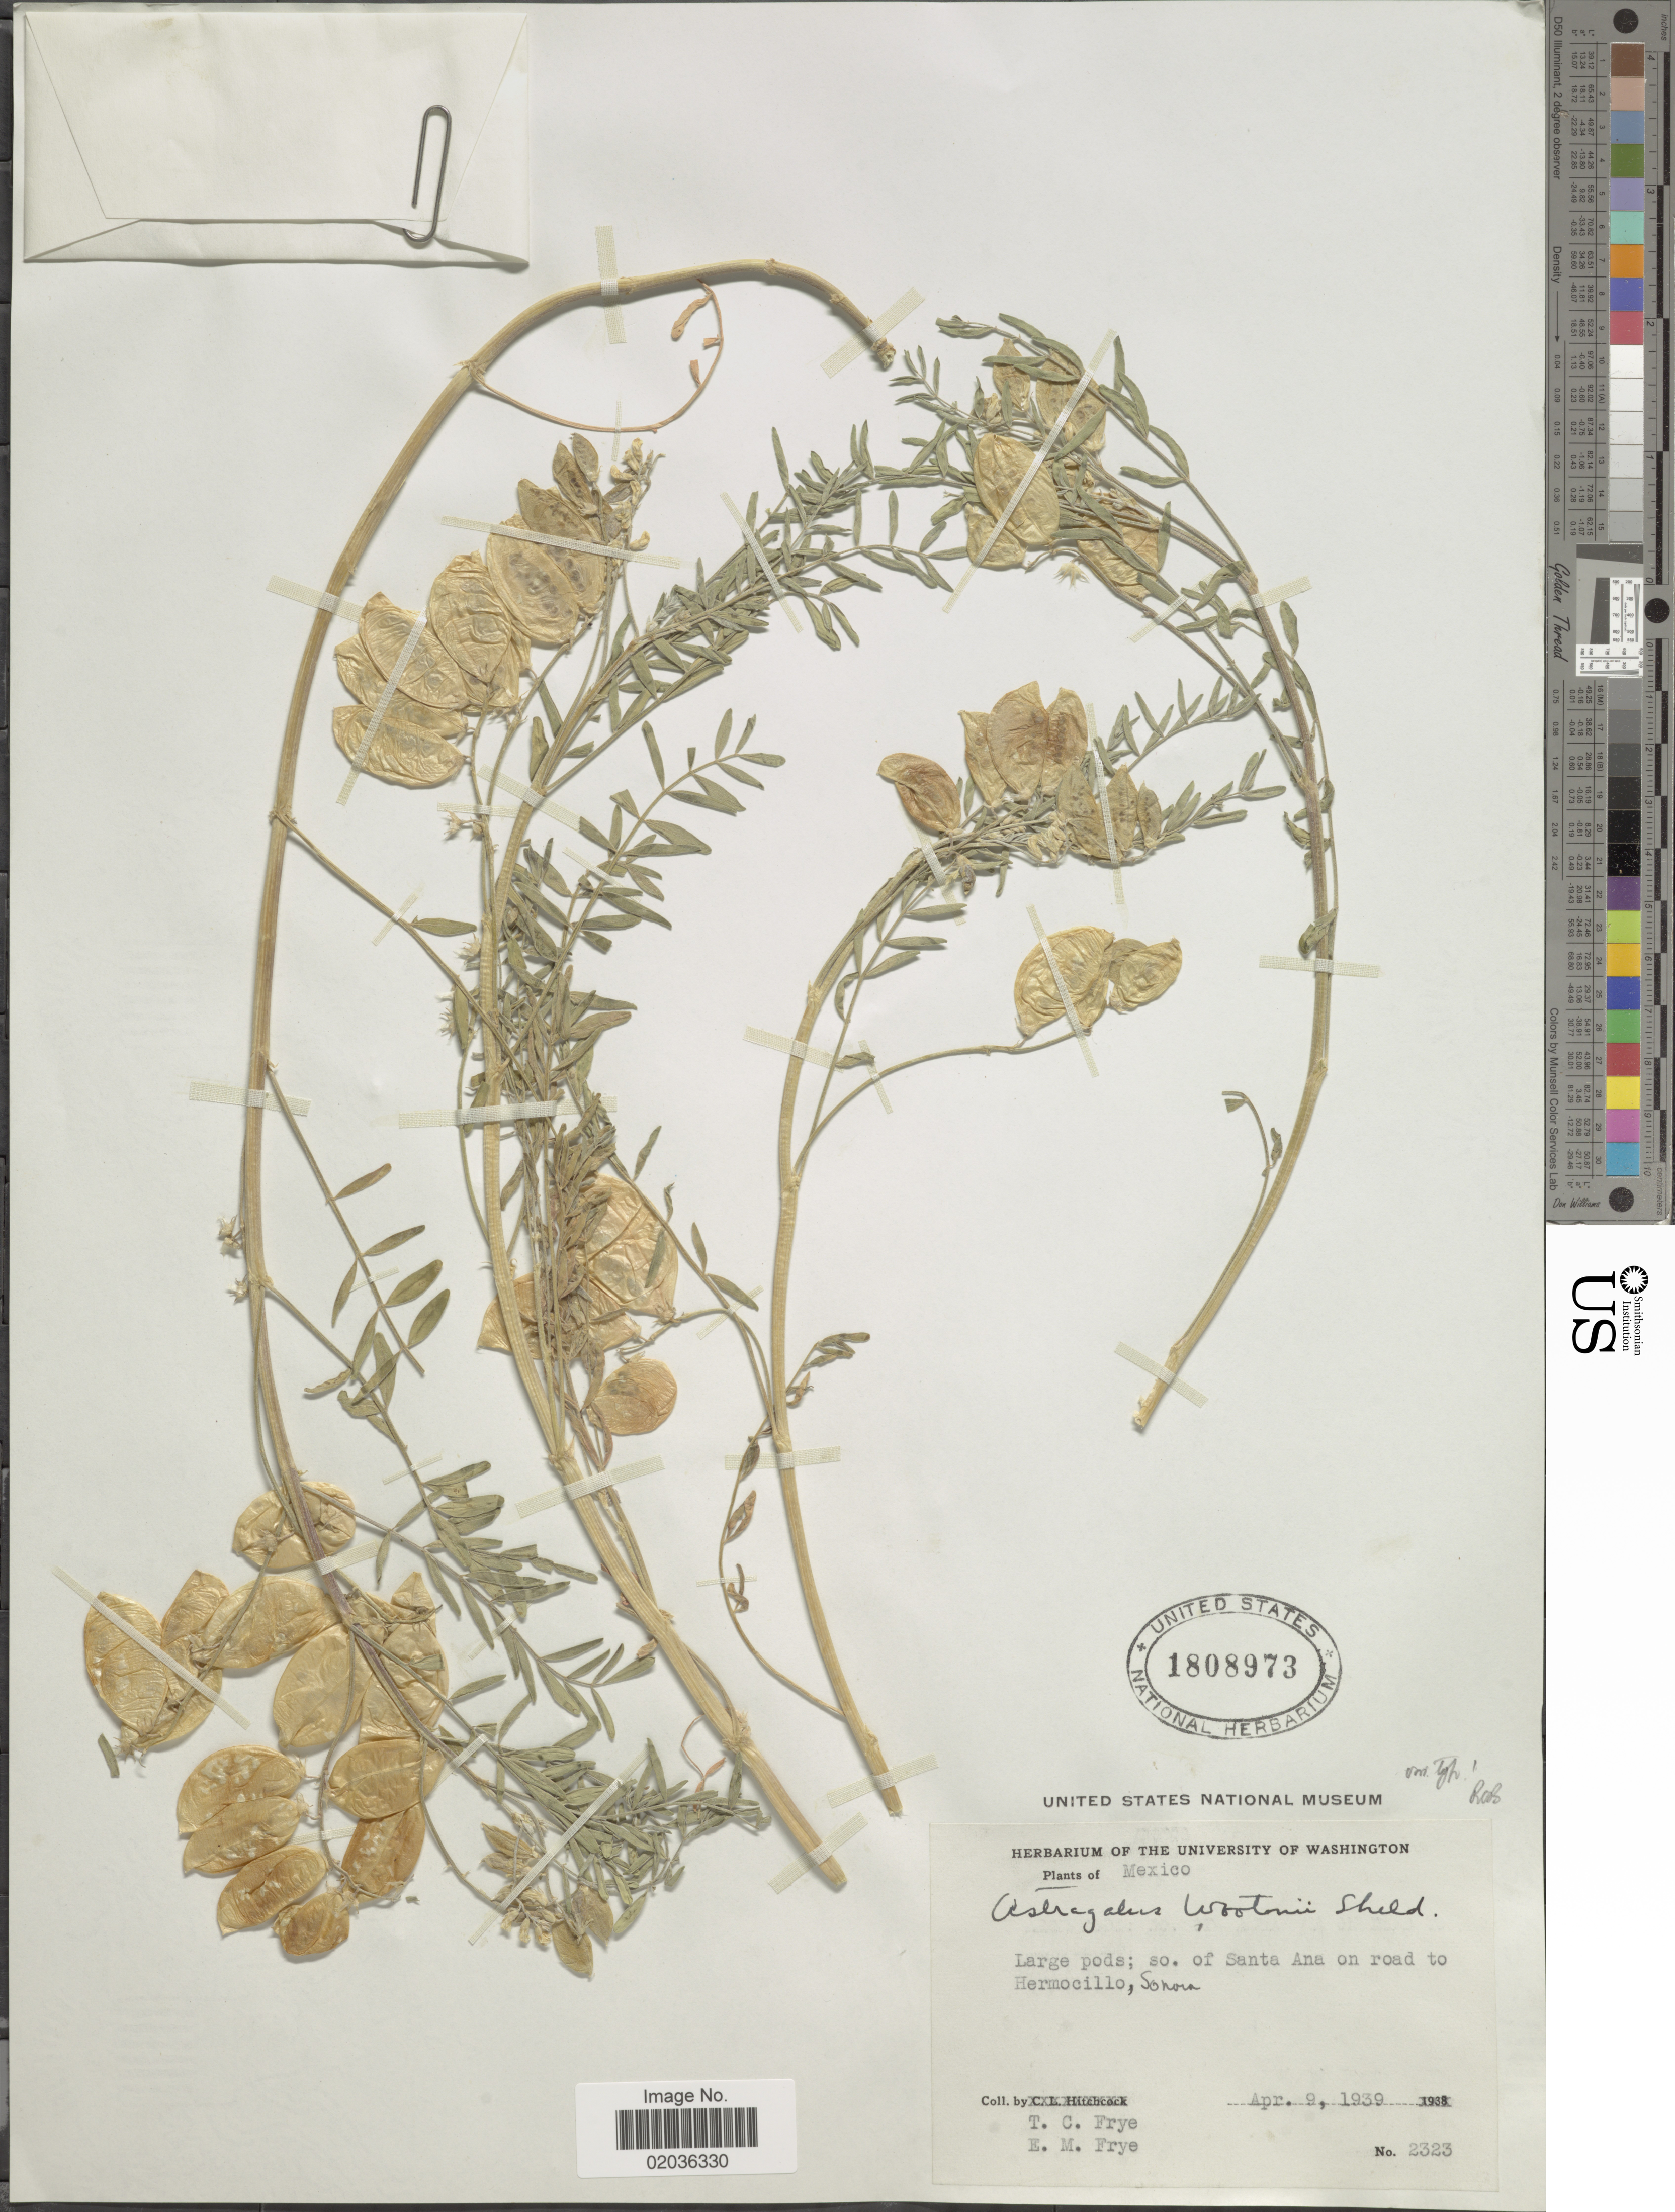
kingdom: Plantae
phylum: Tracheophyta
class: Magnoliopsida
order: Fabales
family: Fabaceae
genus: Astragalus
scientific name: Astragalus wootonii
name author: E. Sheld.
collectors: T. C. Frye & E. Frye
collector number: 2323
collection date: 1939-04-09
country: Mexico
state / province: Sonora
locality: So. of Santa ana on road to Hermocillo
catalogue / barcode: US 1808973